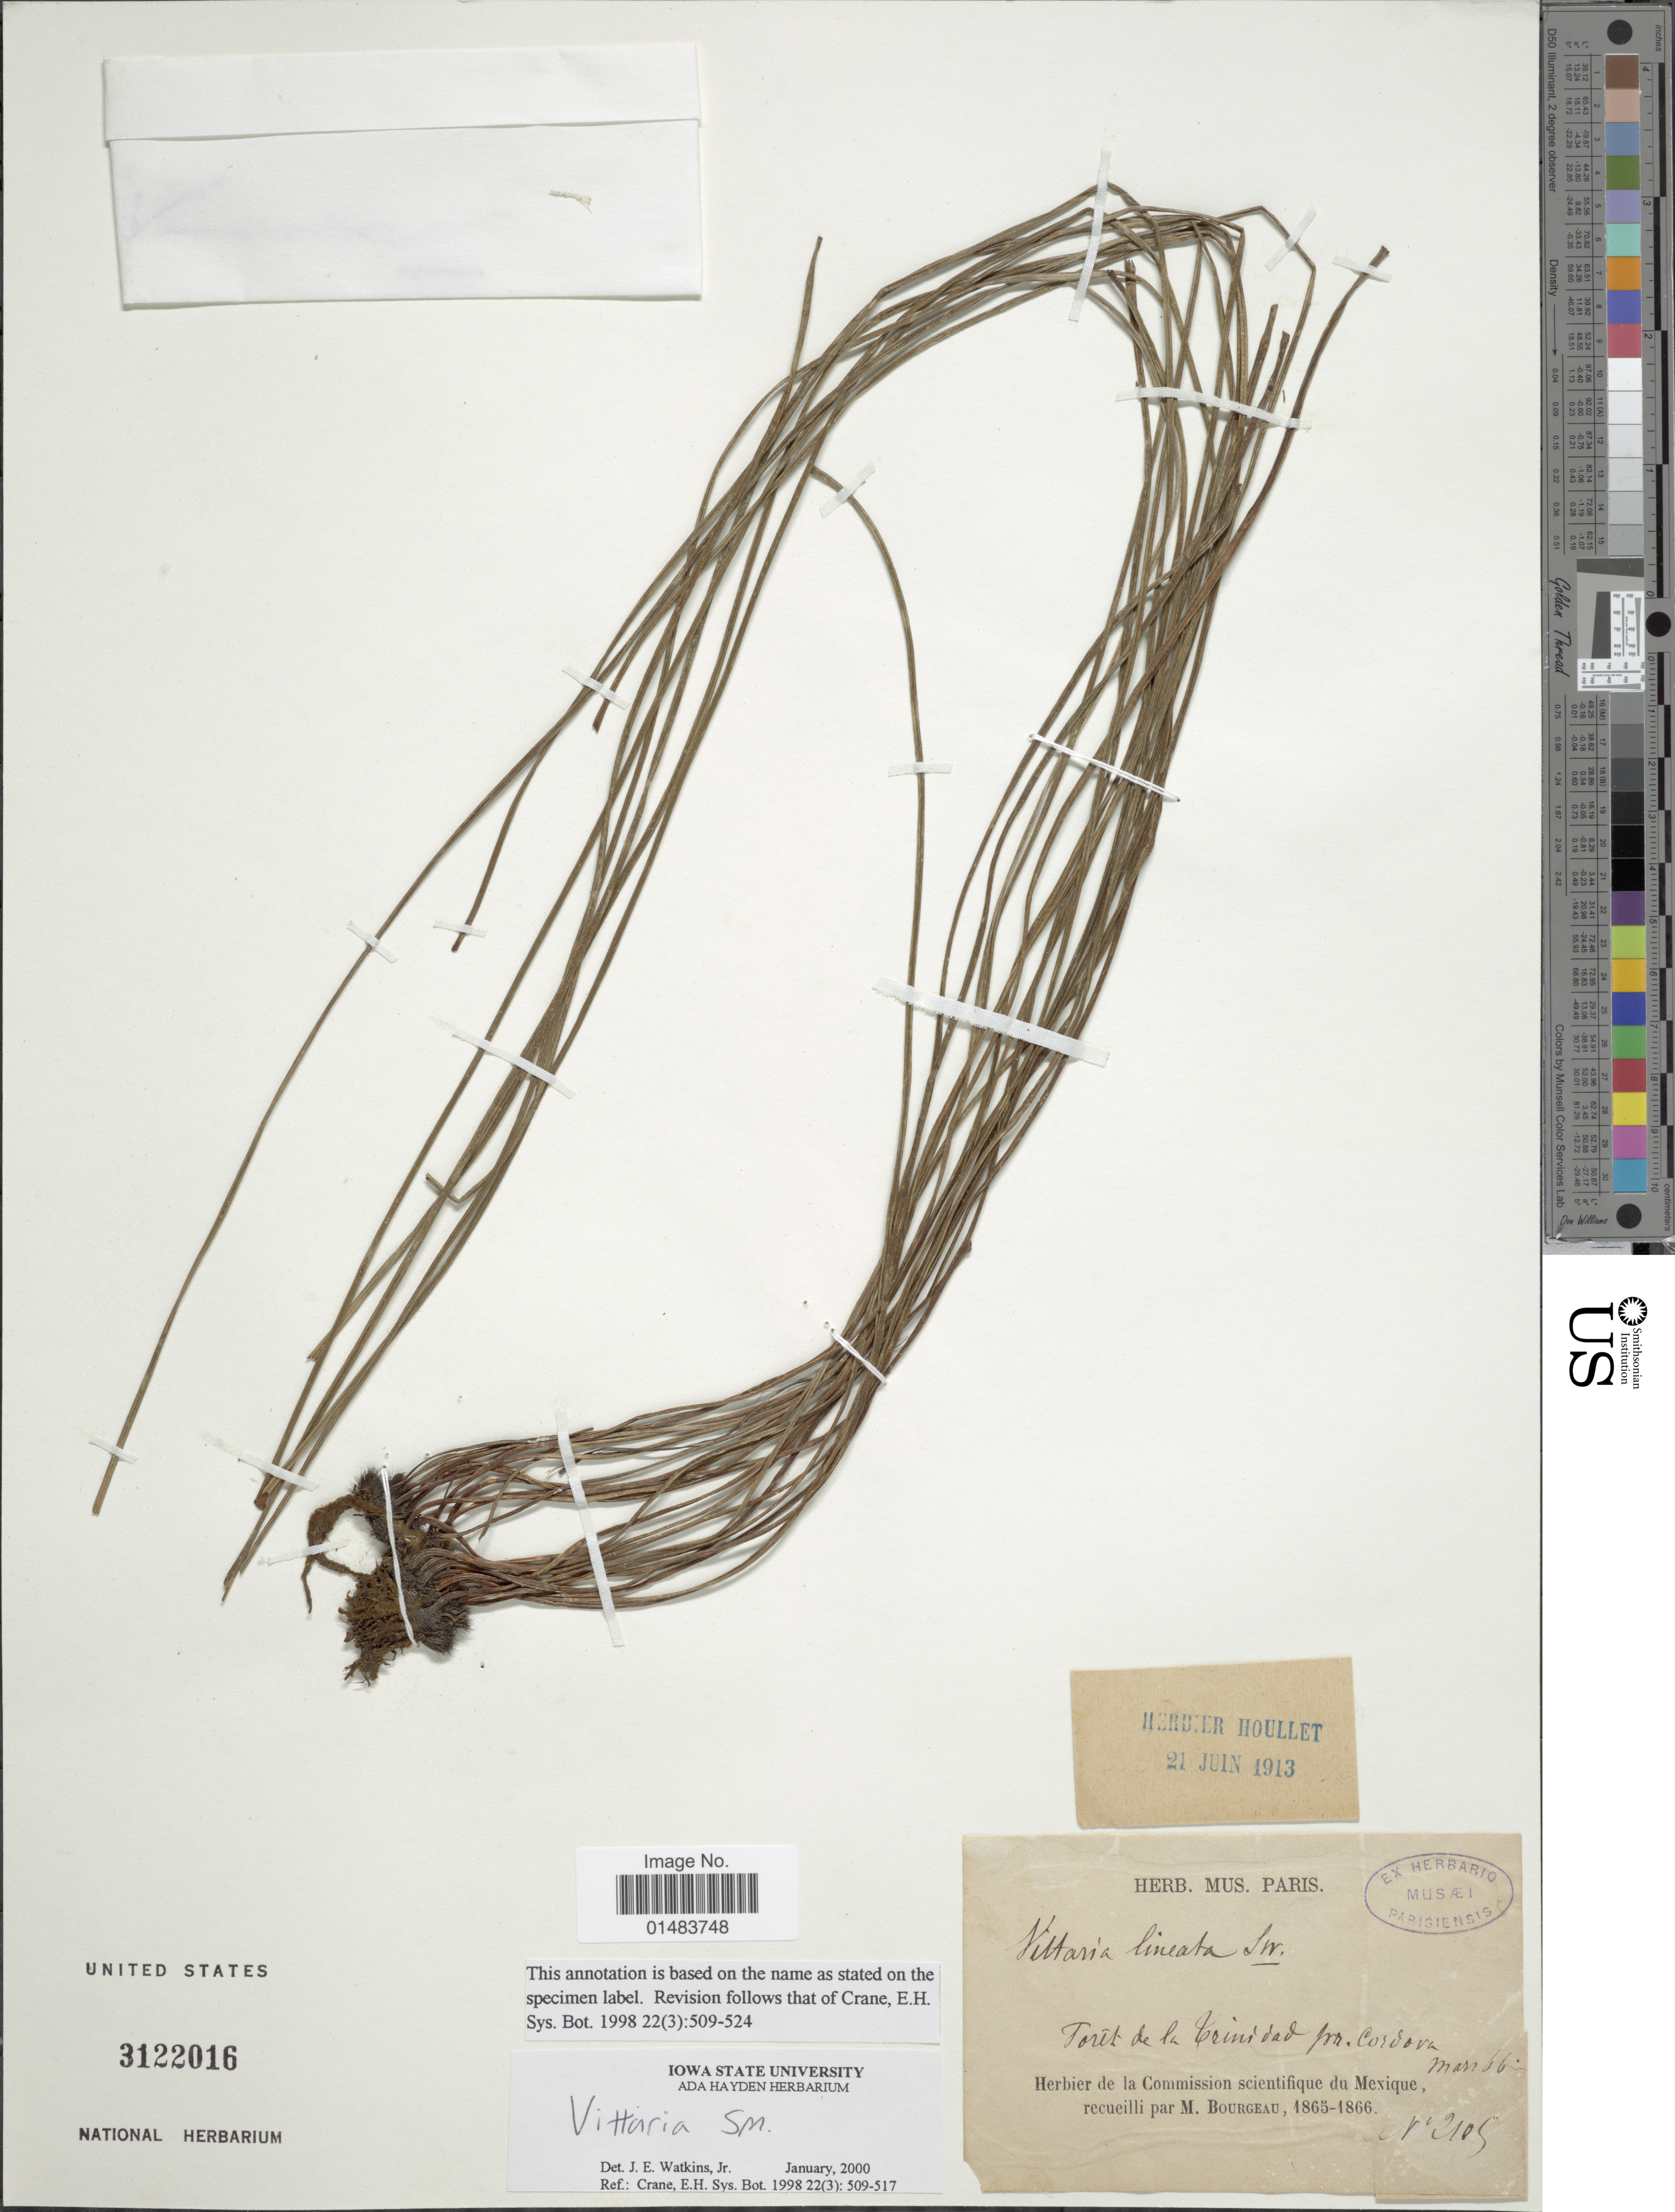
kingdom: Plantae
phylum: Tracheophyta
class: Polypodiopsida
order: Polypodiales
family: Pteridaceae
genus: Vittaria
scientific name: Vittaria lineata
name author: (L.) Sm.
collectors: M. Bourgeau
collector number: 2105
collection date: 1865/1866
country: Mexico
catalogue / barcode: US 3122016